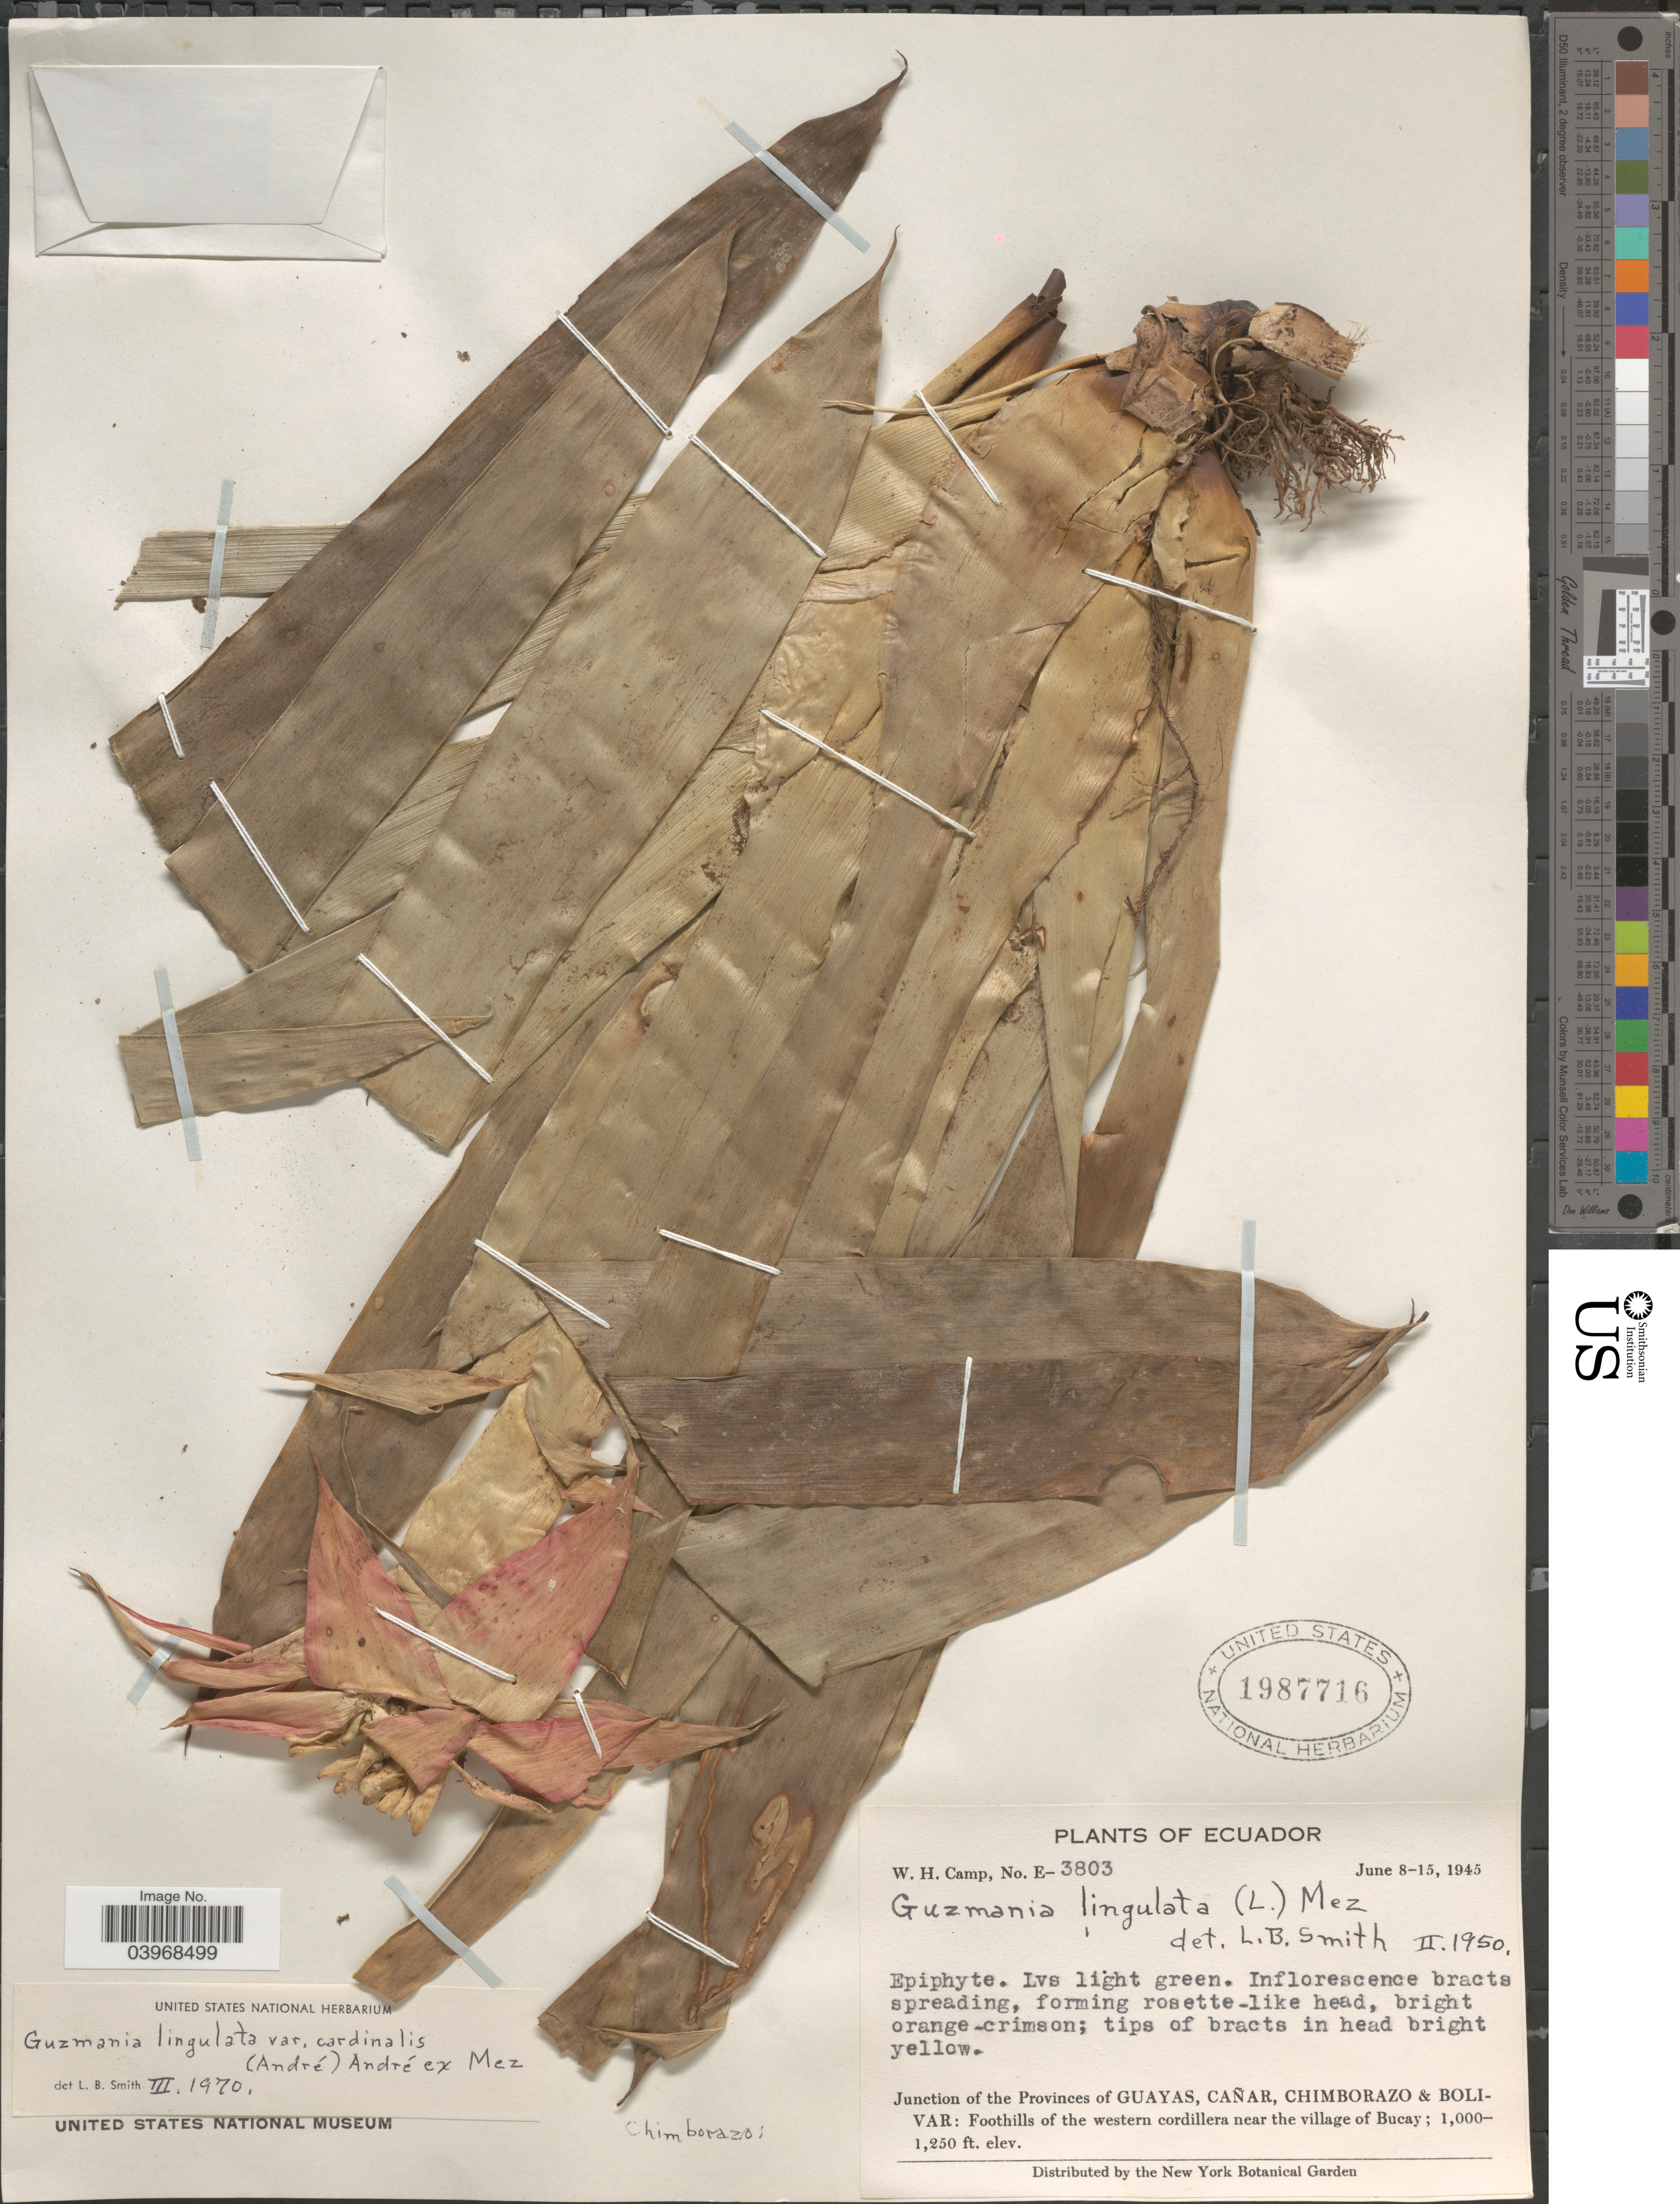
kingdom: Plantae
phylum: Tracheophyta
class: Liliopsida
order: Poales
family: Bromeliaceae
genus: Guzmania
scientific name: Guzmania lingulata var. cardinalis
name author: (André) Mez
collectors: W. H. Camp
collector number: E-3803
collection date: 1945-06-08/1945-06-15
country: Ecuador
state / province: Chimborazo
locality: Junction of the Provinces of Guayas, Cañar, Chimborazo & Bolivar: Foothills of the western cordillera near the village of Bucay.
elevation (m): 305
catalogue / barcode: US 1987716